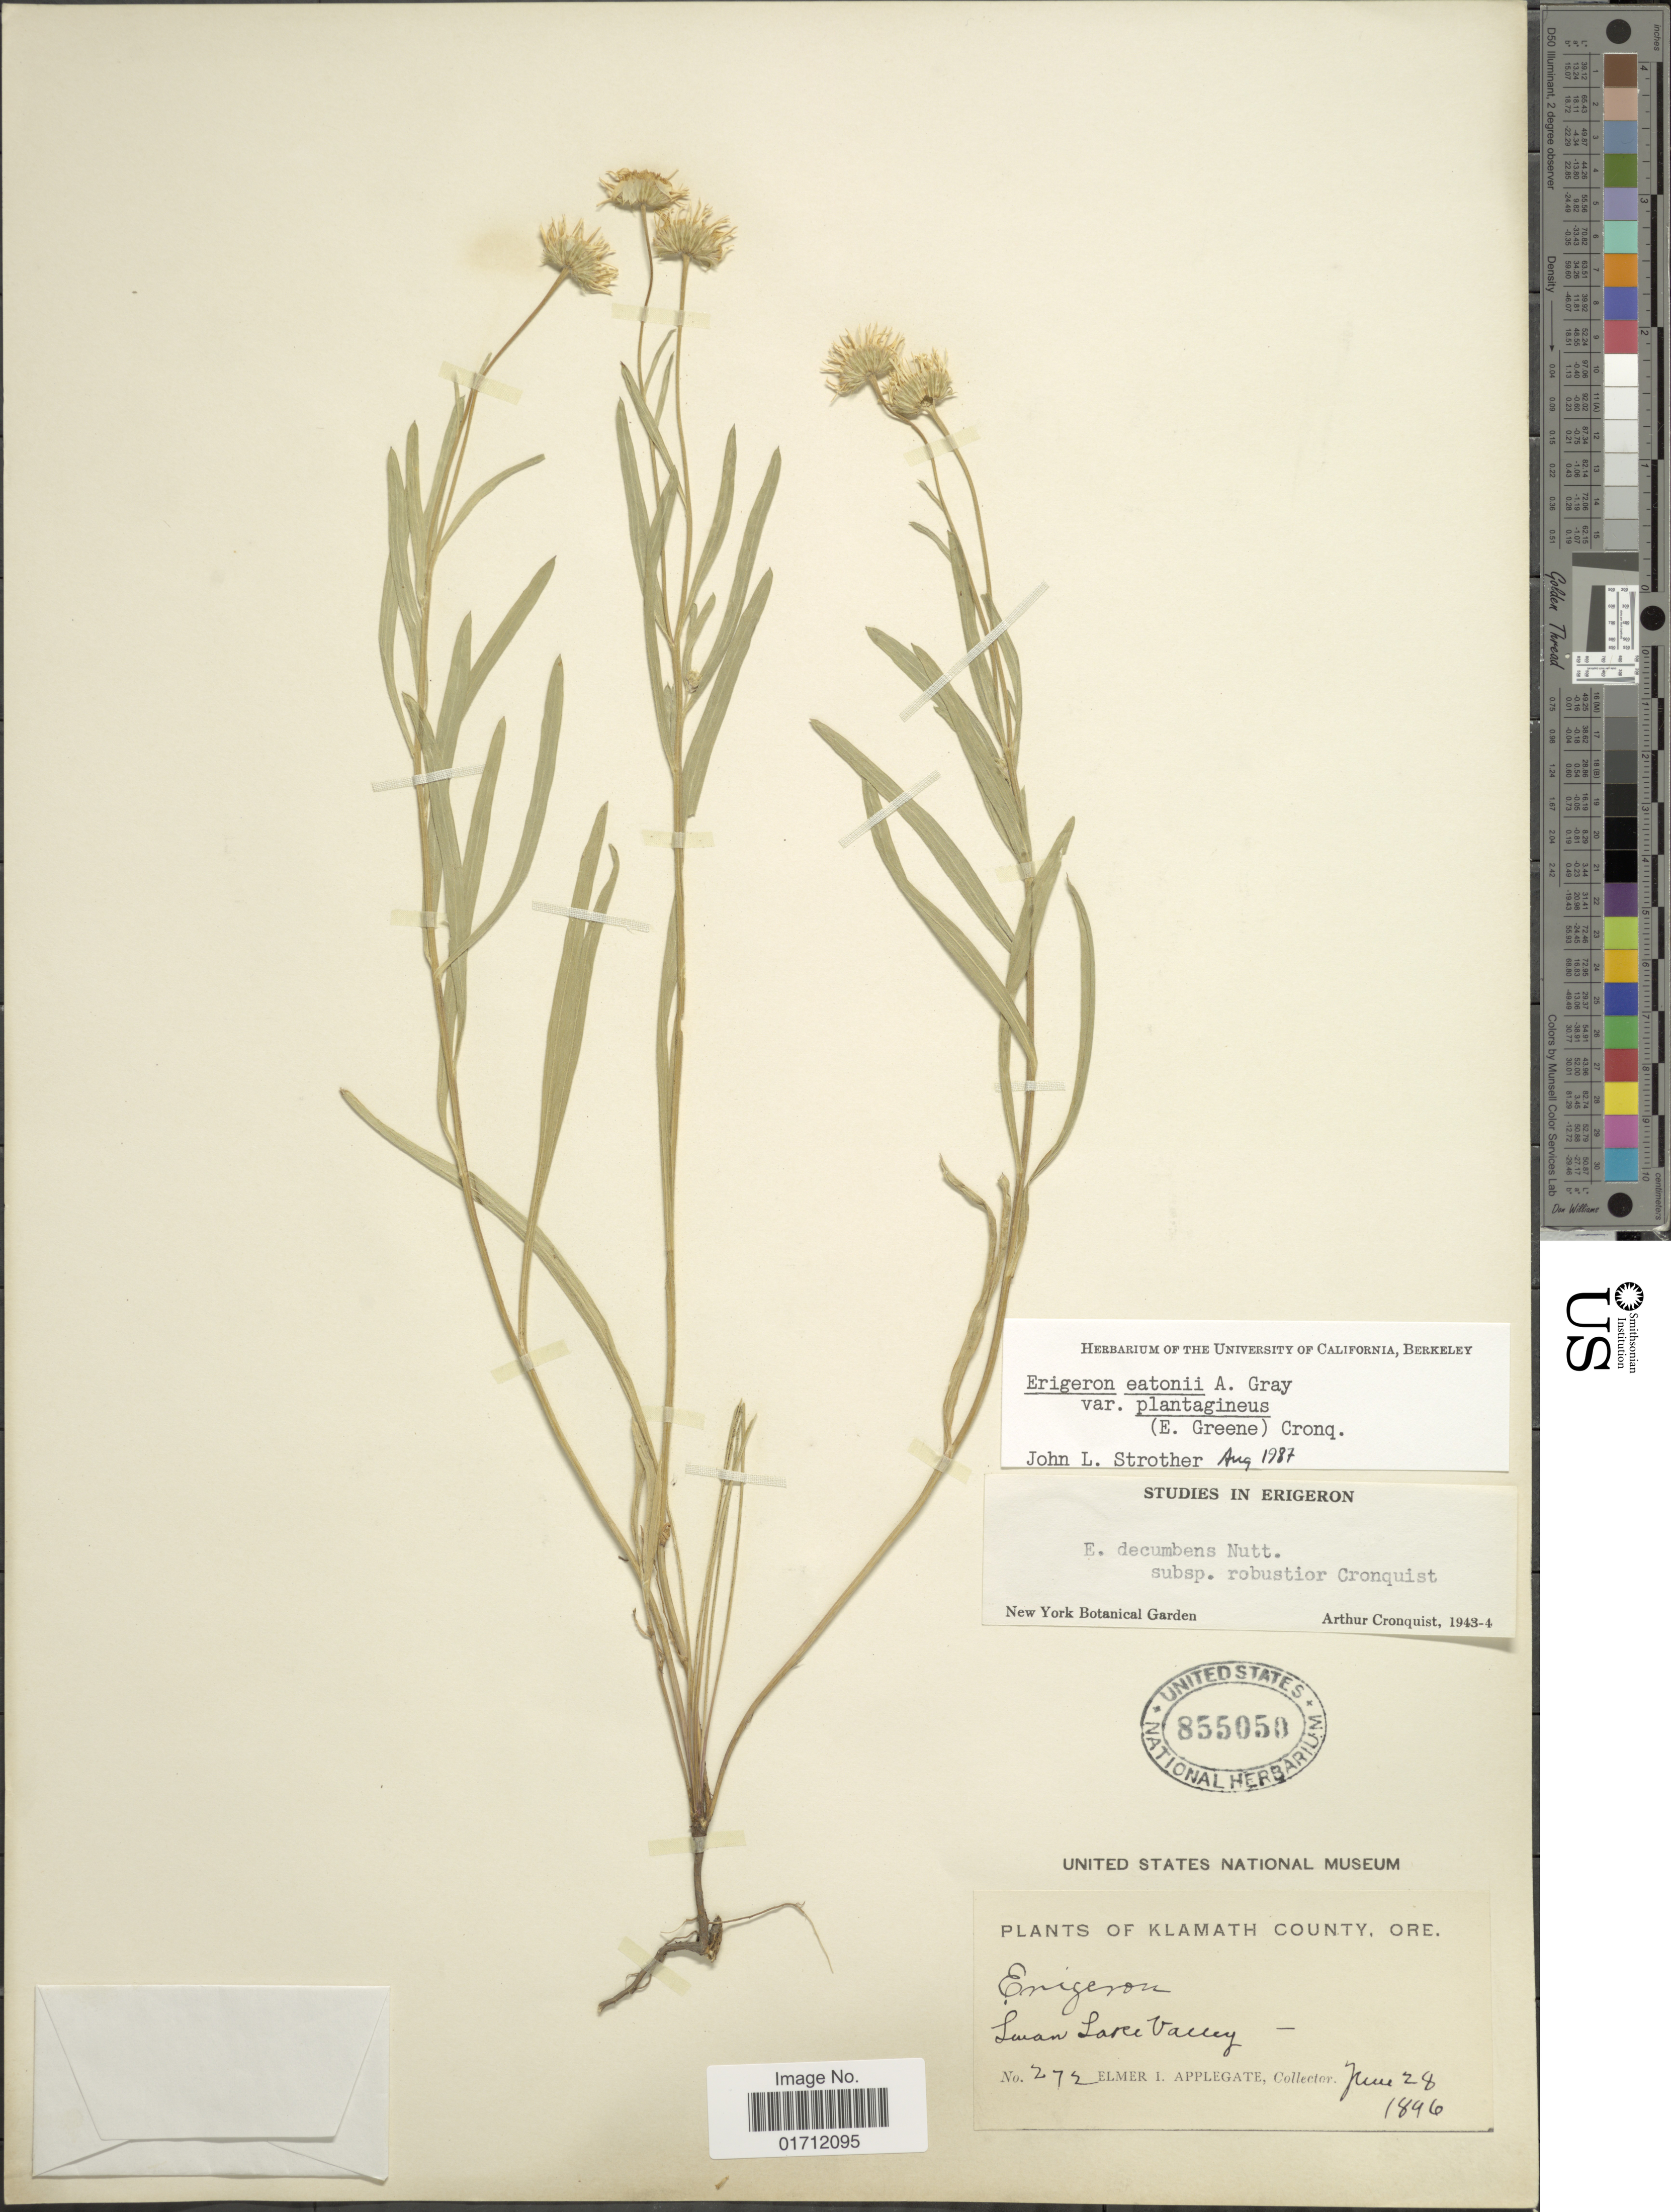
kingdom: Plantae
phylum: Tracheophyta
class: Magnoliopsida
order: Asterales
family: Asteraceae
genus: Erigeron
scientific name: Erigeron eatonii var. plantagineus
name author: (Greene) Cronq.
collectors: E. I. Applegate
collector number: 272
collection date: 1896-06-28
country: United States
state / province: Oregon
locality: Swan Lake Valley.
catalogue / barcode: US 855050